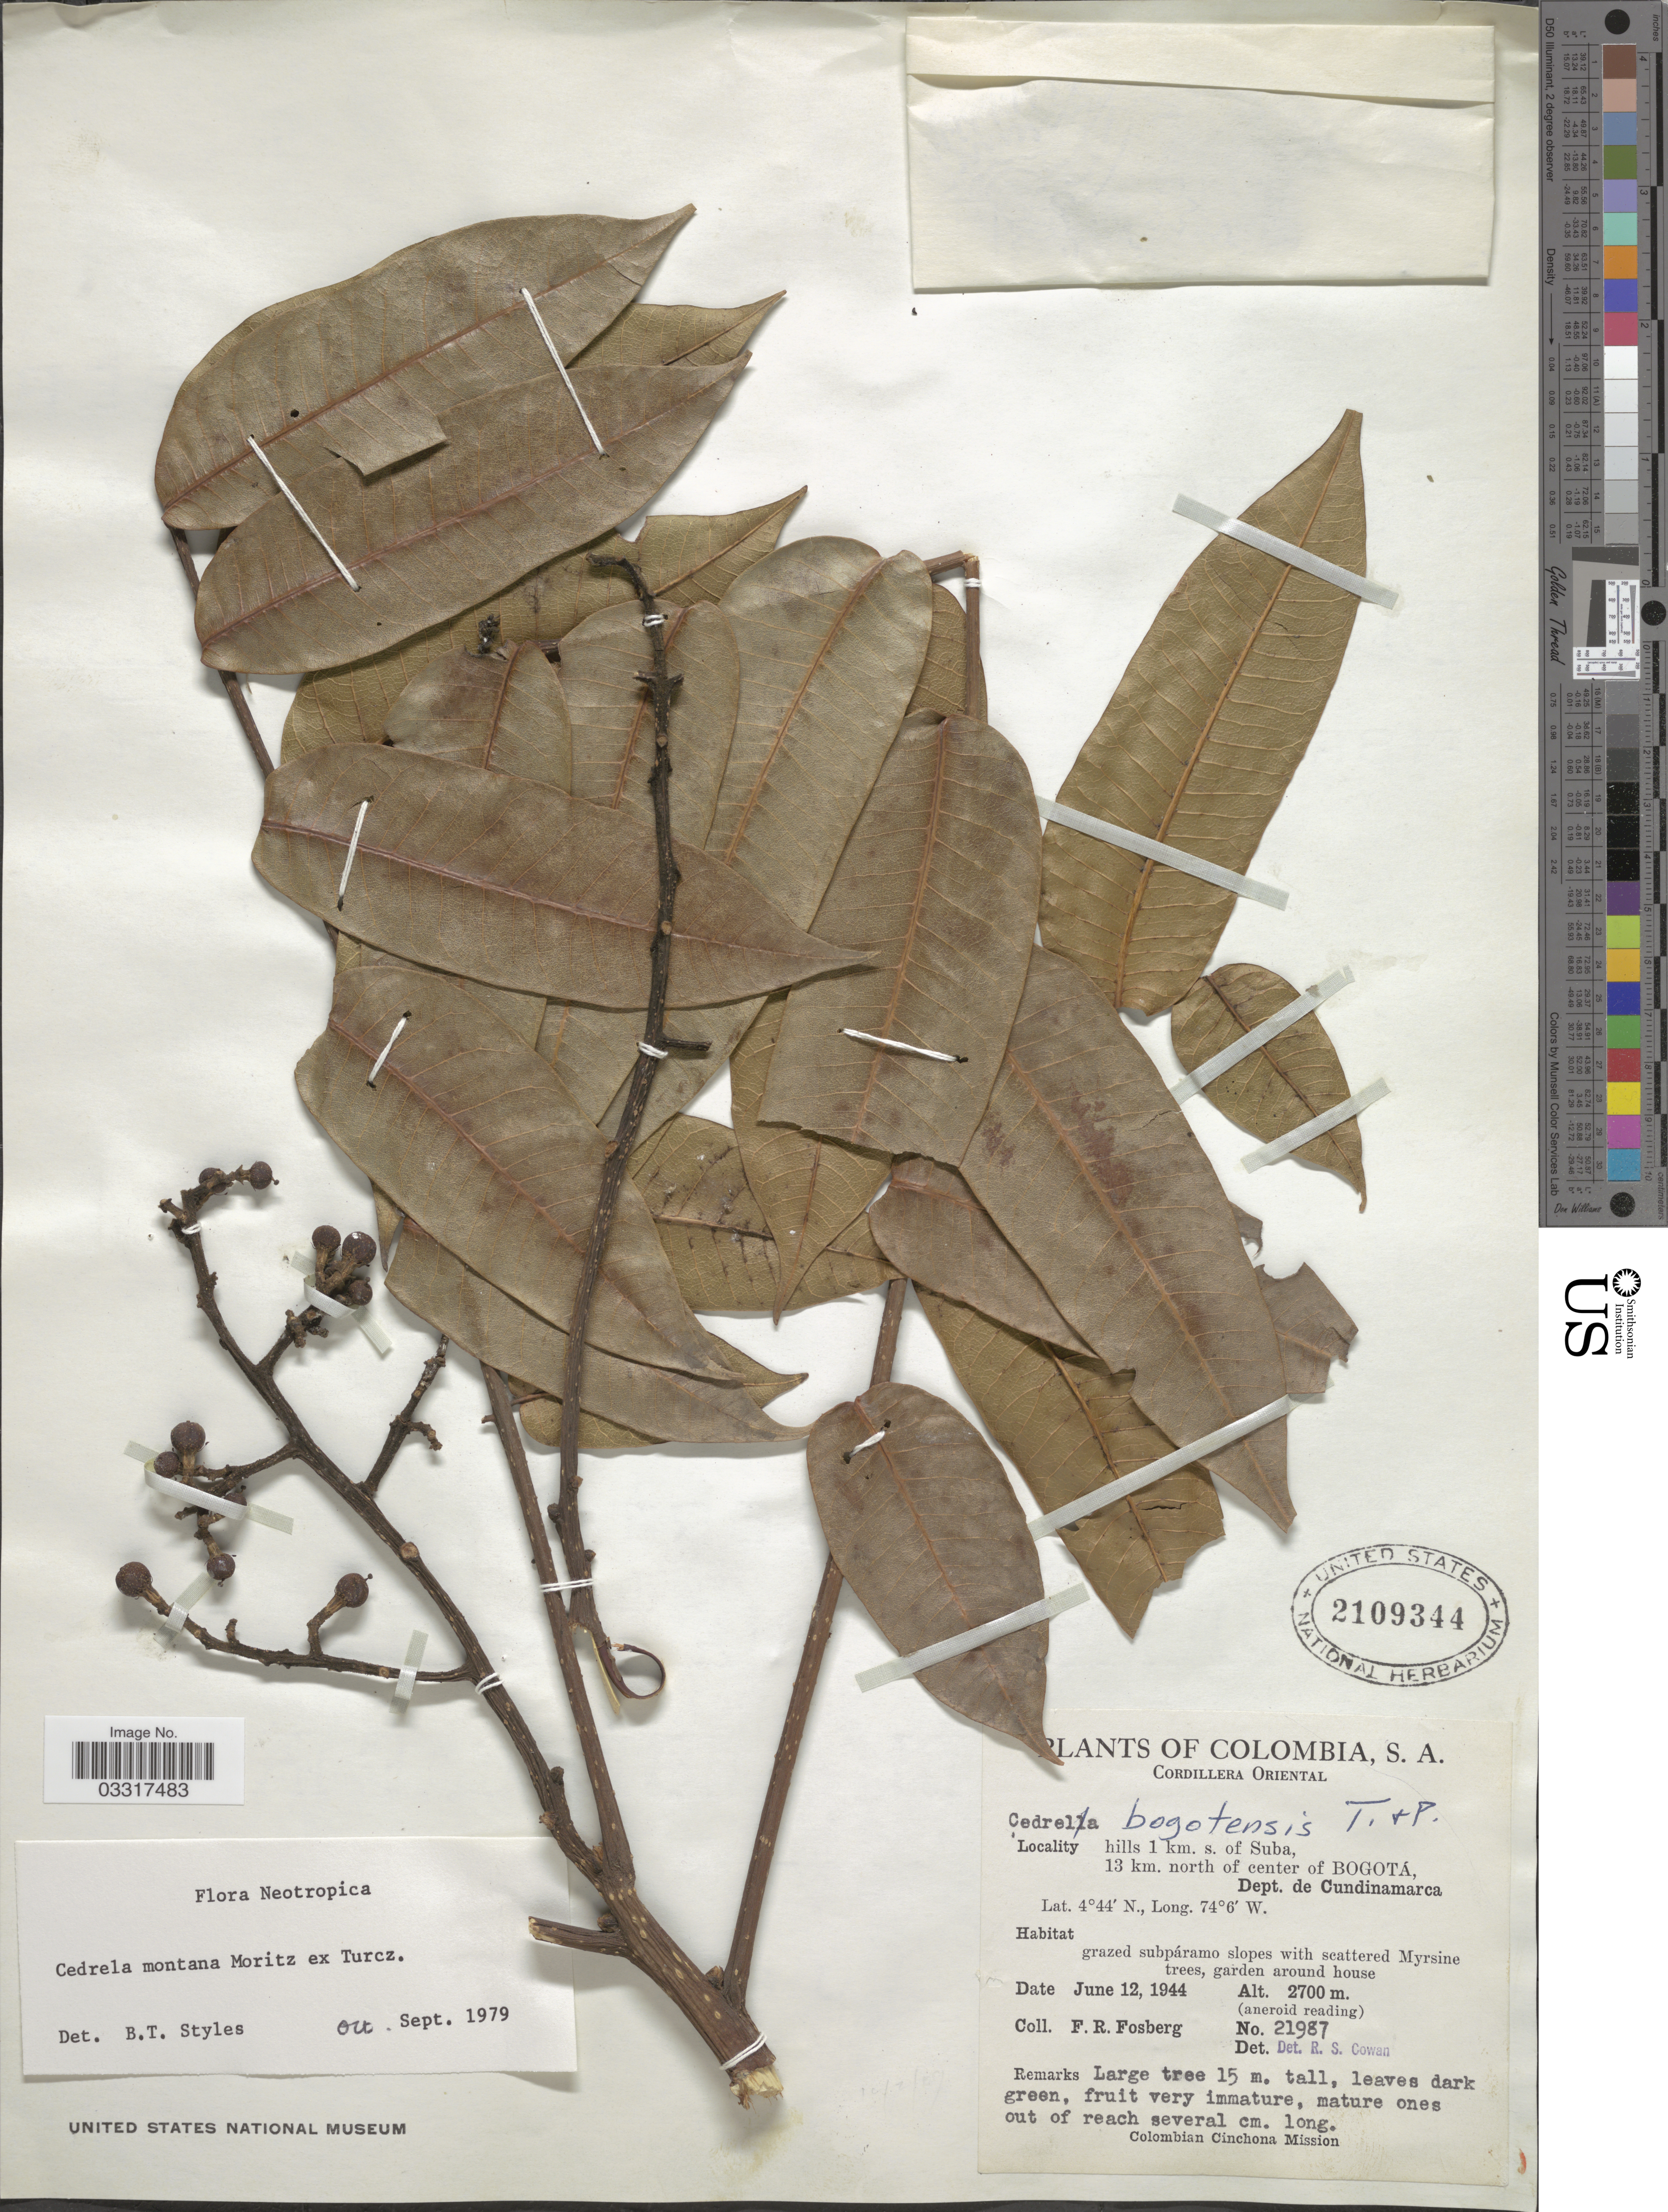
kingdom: Plantae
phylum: Tracheophyta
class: Magnoliopsida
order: Sapindales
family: Meliaceae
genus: Cedrela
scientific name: Cedrela montana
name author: Moritz ex Turcz.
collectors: F. R. Fosberg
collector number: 21987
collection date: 1944-06-12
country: Colombia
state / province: Cundinamarca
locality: Cordillera Oriental. Hills 1 km. s. of Suba, 13 km. north of center of Bogotá. Dept. de Cundinamarca.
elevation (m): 2700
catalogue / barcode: US 2109344